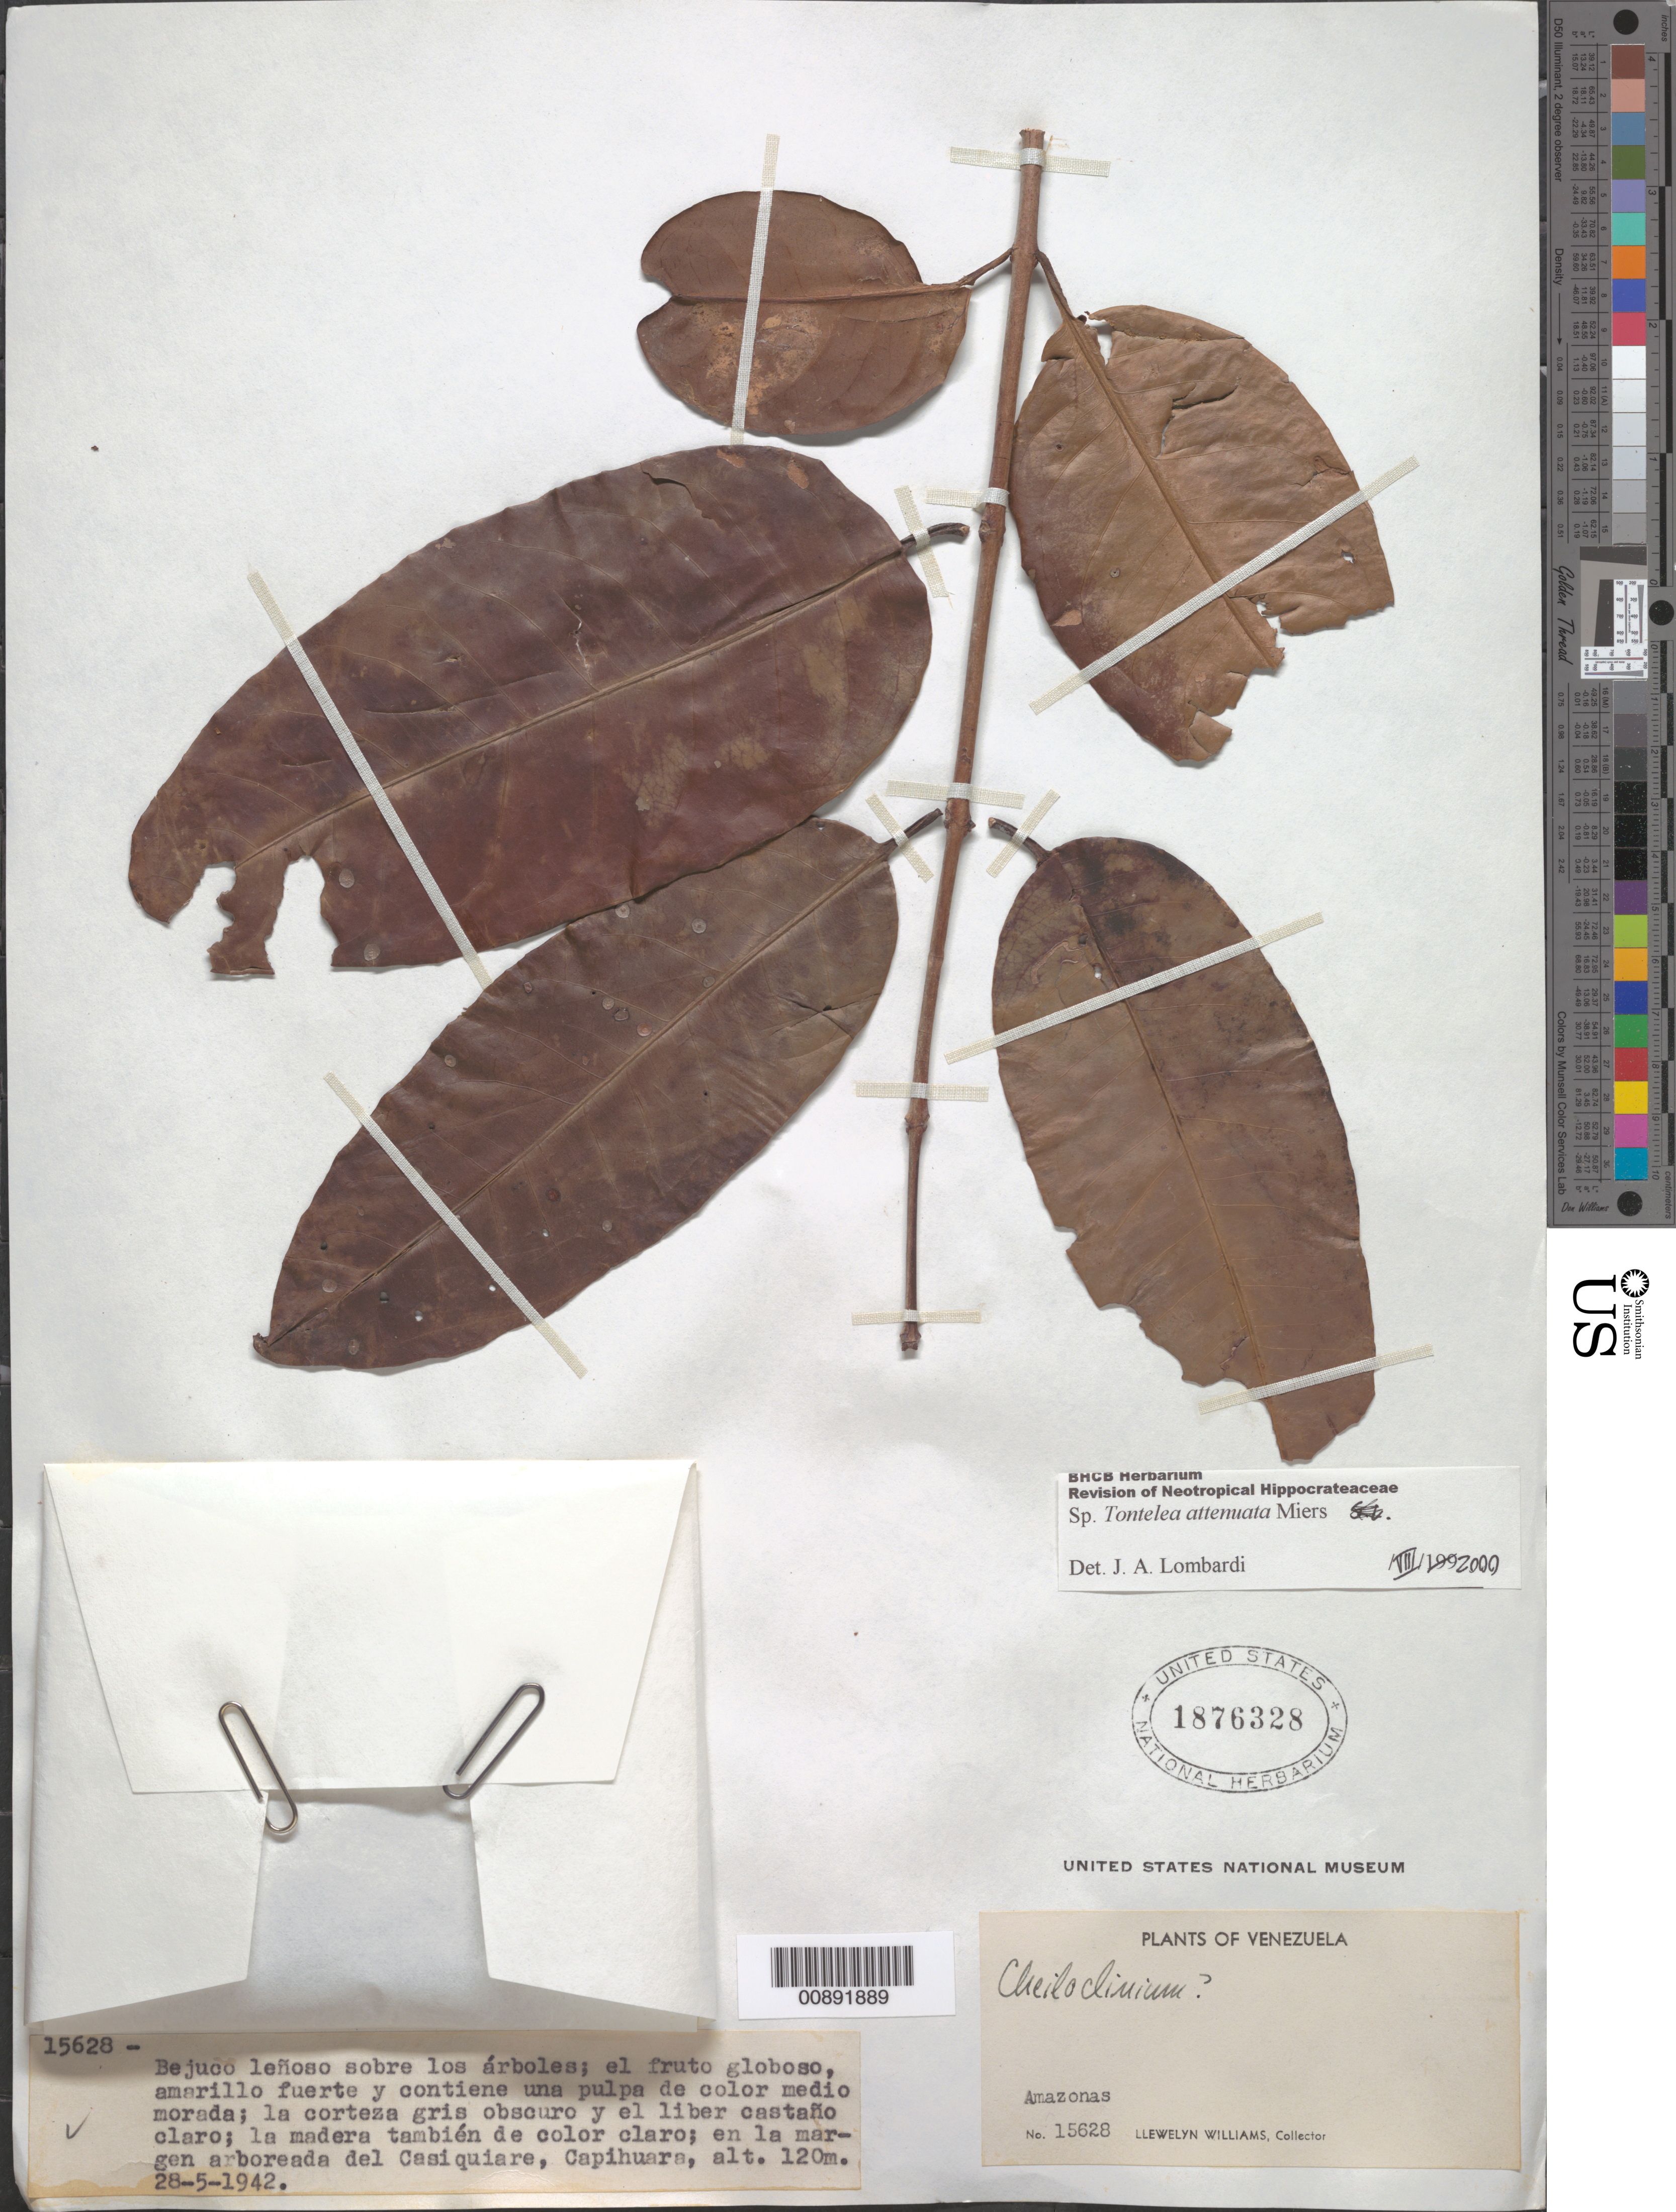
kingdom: Plantae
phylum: Tracheophyta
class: Magnoliopsida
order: Celastrales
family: Celastraceae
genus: Tontelea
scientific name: Tontelea attenuata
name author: Miers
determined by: Lombardi, Julio A.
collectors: Ll. Williams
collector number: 15628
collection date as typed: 28-May-42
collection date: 1942-05-28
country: Venezuela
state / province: Amazonas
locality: Capihuara, Alto Casiquiare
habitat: Margen arboreada; sobre los arboles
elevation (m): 120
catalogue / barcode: US 1876328